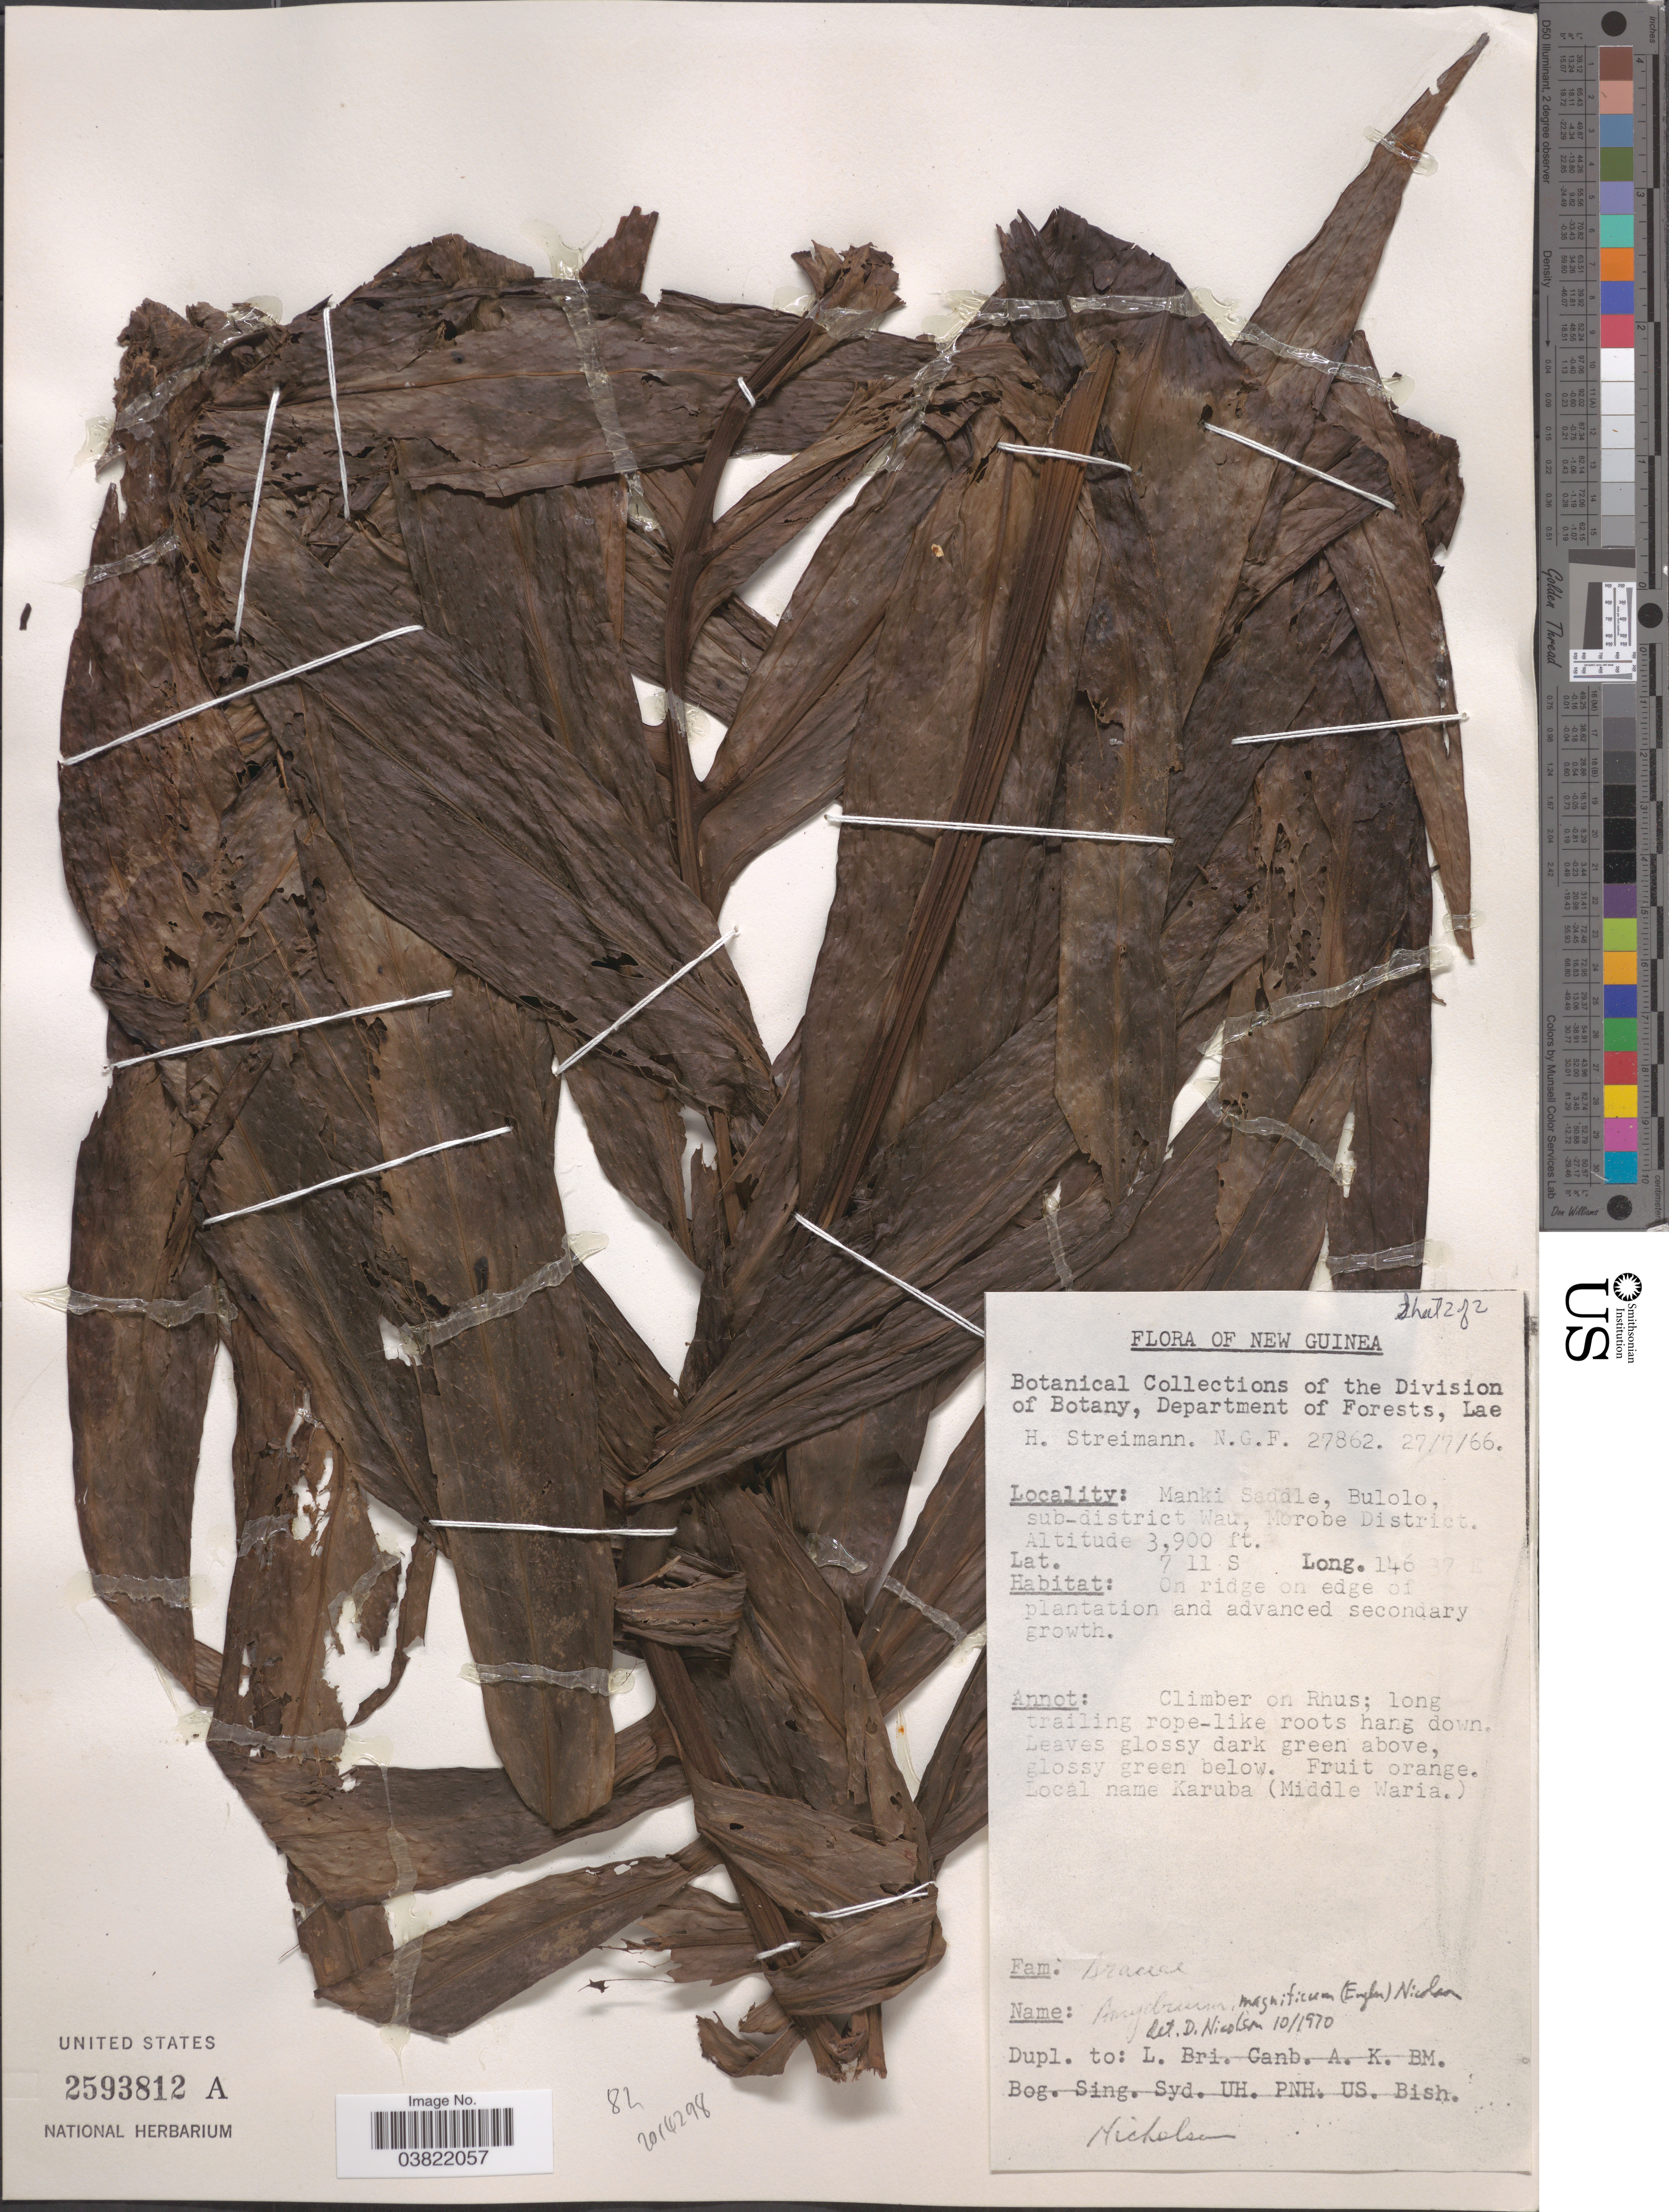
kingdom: Plantae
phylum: Tracheophyta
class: Liliopsida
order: Alismatales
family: Araceae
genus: Amydrium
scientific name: Amydrium magnificum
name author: (Engl.) Nicolson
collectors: H. Streimann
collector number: NGF27862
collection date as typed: Transcribed d/m/y: 27/7/66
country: Papua New Guinea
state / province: Morobe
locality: New Guinea. Manki Saddle, Bulolo, sub-district Wau, Morobe District. On ridge on edge of plantation and advanced secondary growth.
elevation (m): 1189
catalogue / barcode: US 2593812A